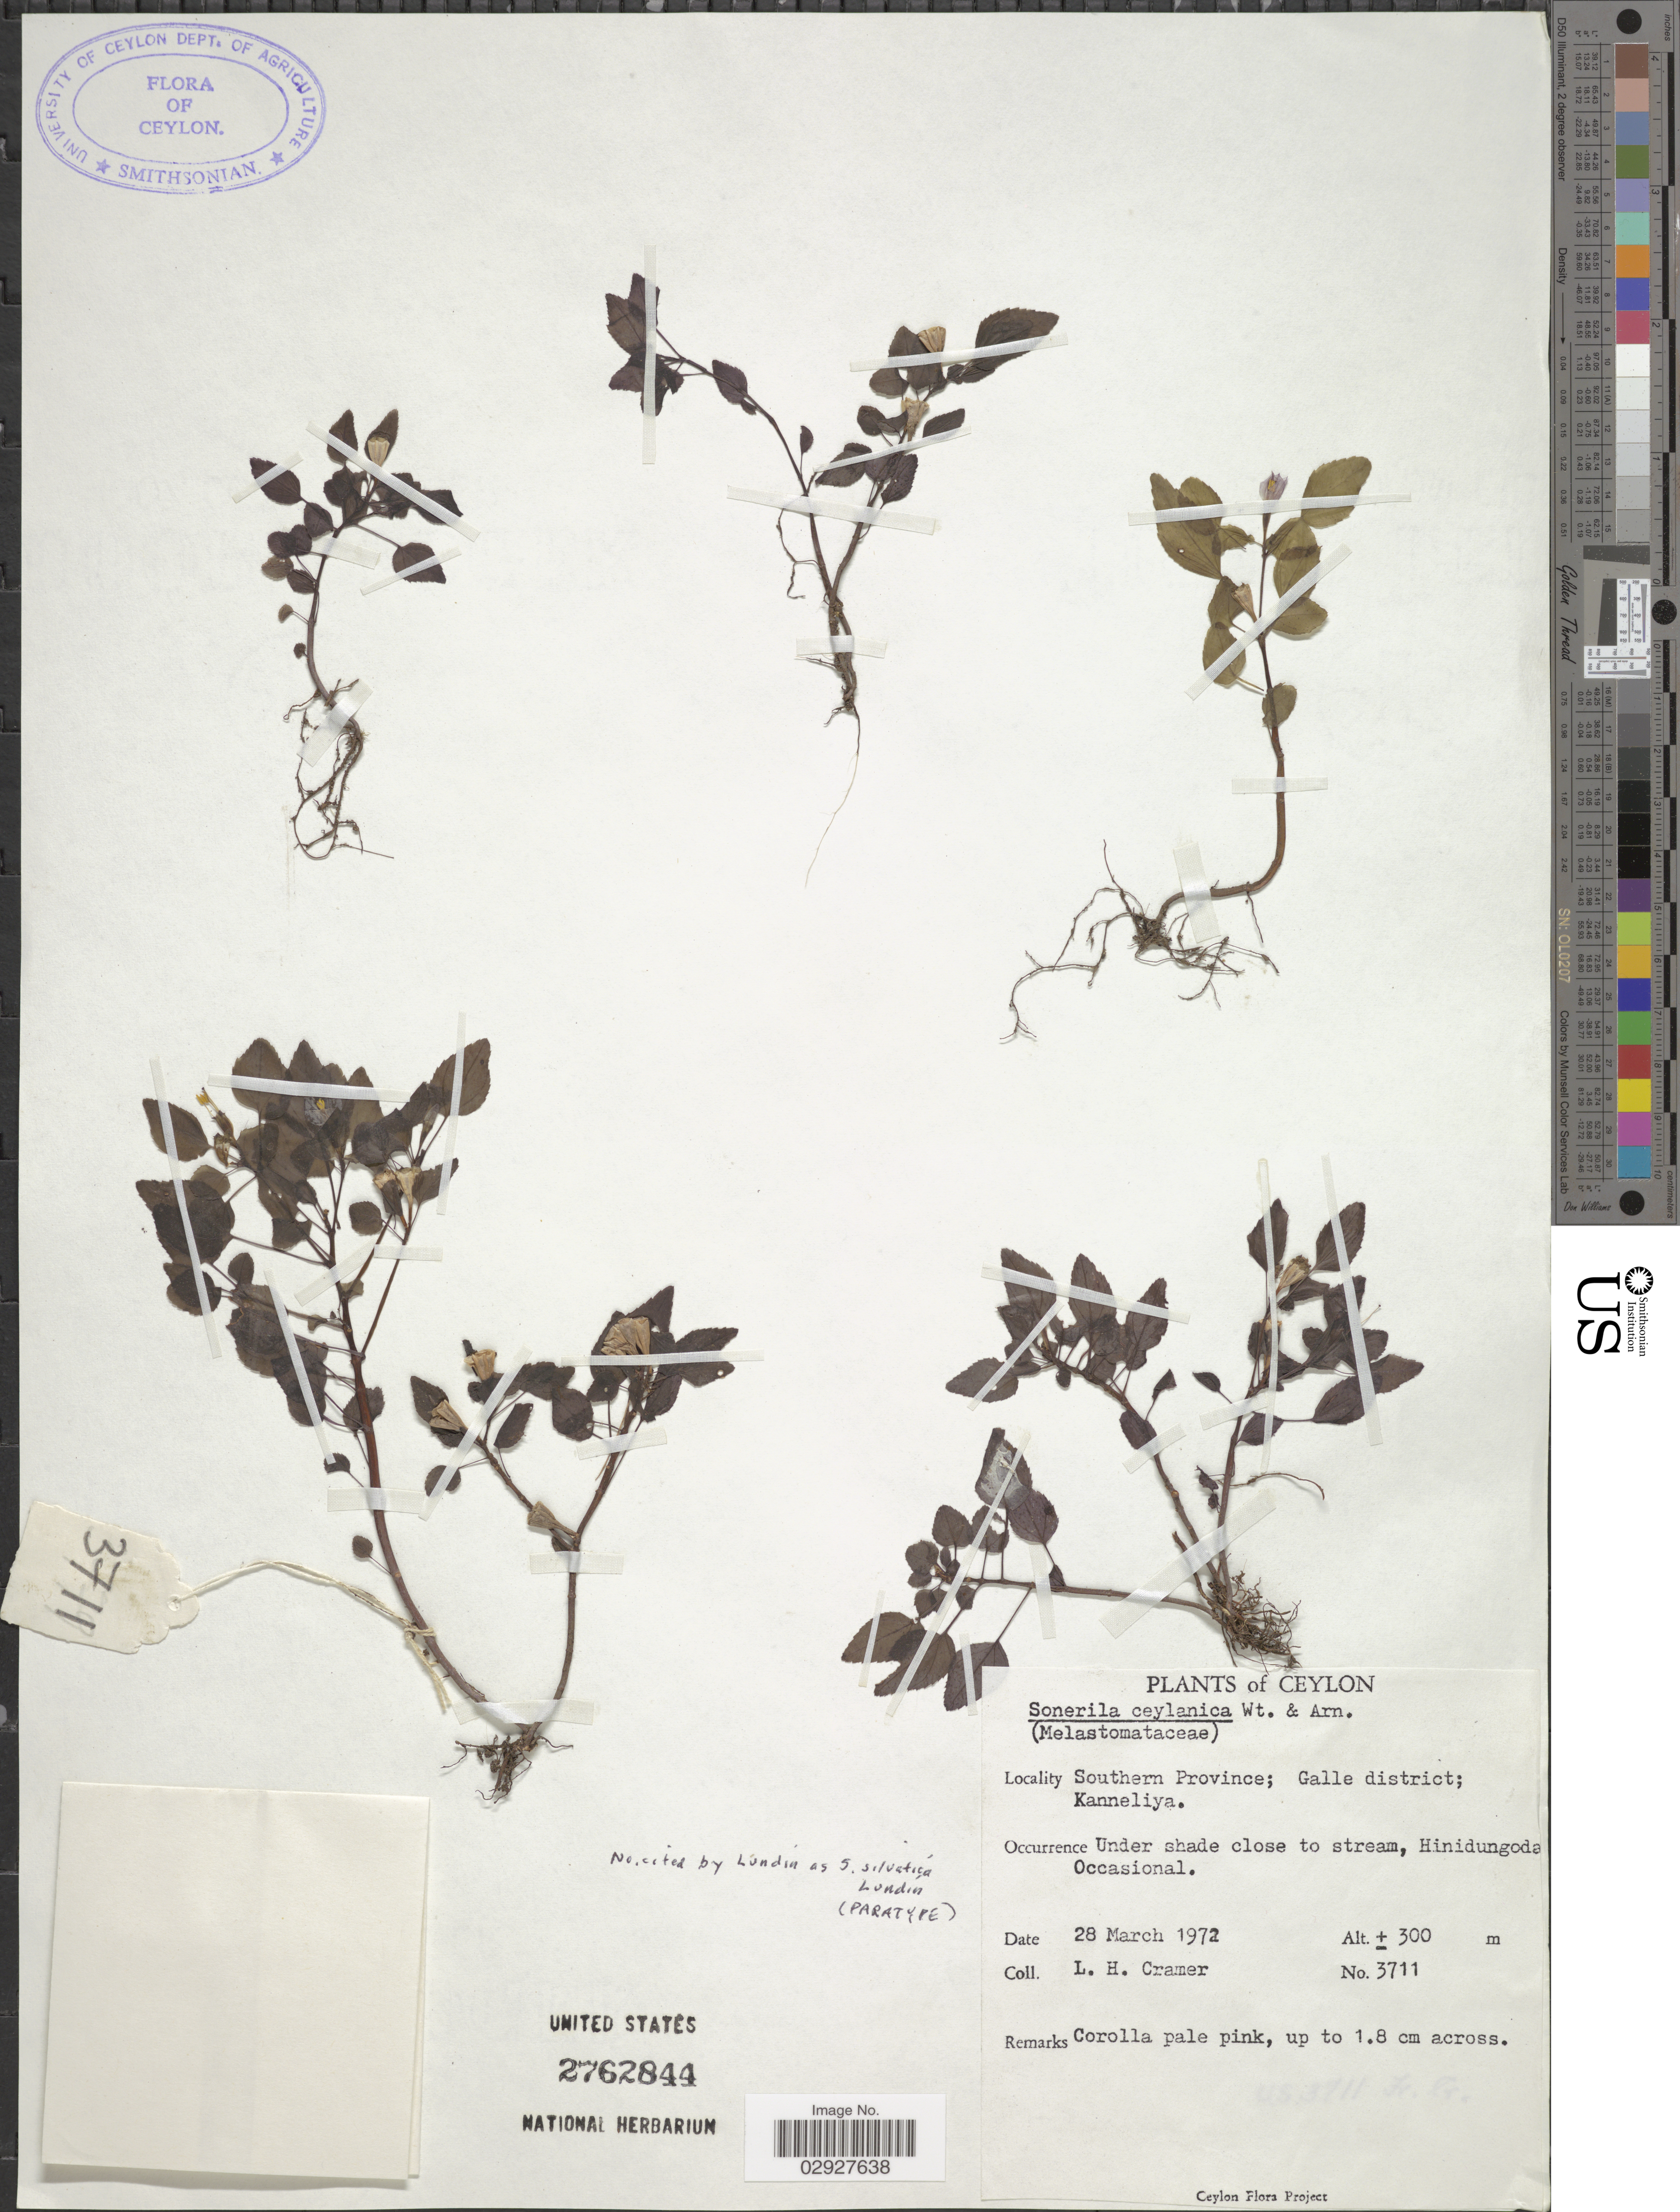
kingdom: Plantae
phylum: Tracheophyta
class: Magnoliopsida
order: Myrtales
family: Melastomataceae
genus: Sonerila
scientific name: Sonerila silvatica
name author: Lundin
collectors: L. H. Cramer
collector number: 3711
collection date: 1972-03-28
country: Sri Lanka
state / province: Southern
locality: Ceylon; Galle District, Kanneliya.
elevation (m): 300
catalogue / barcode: US 2762844